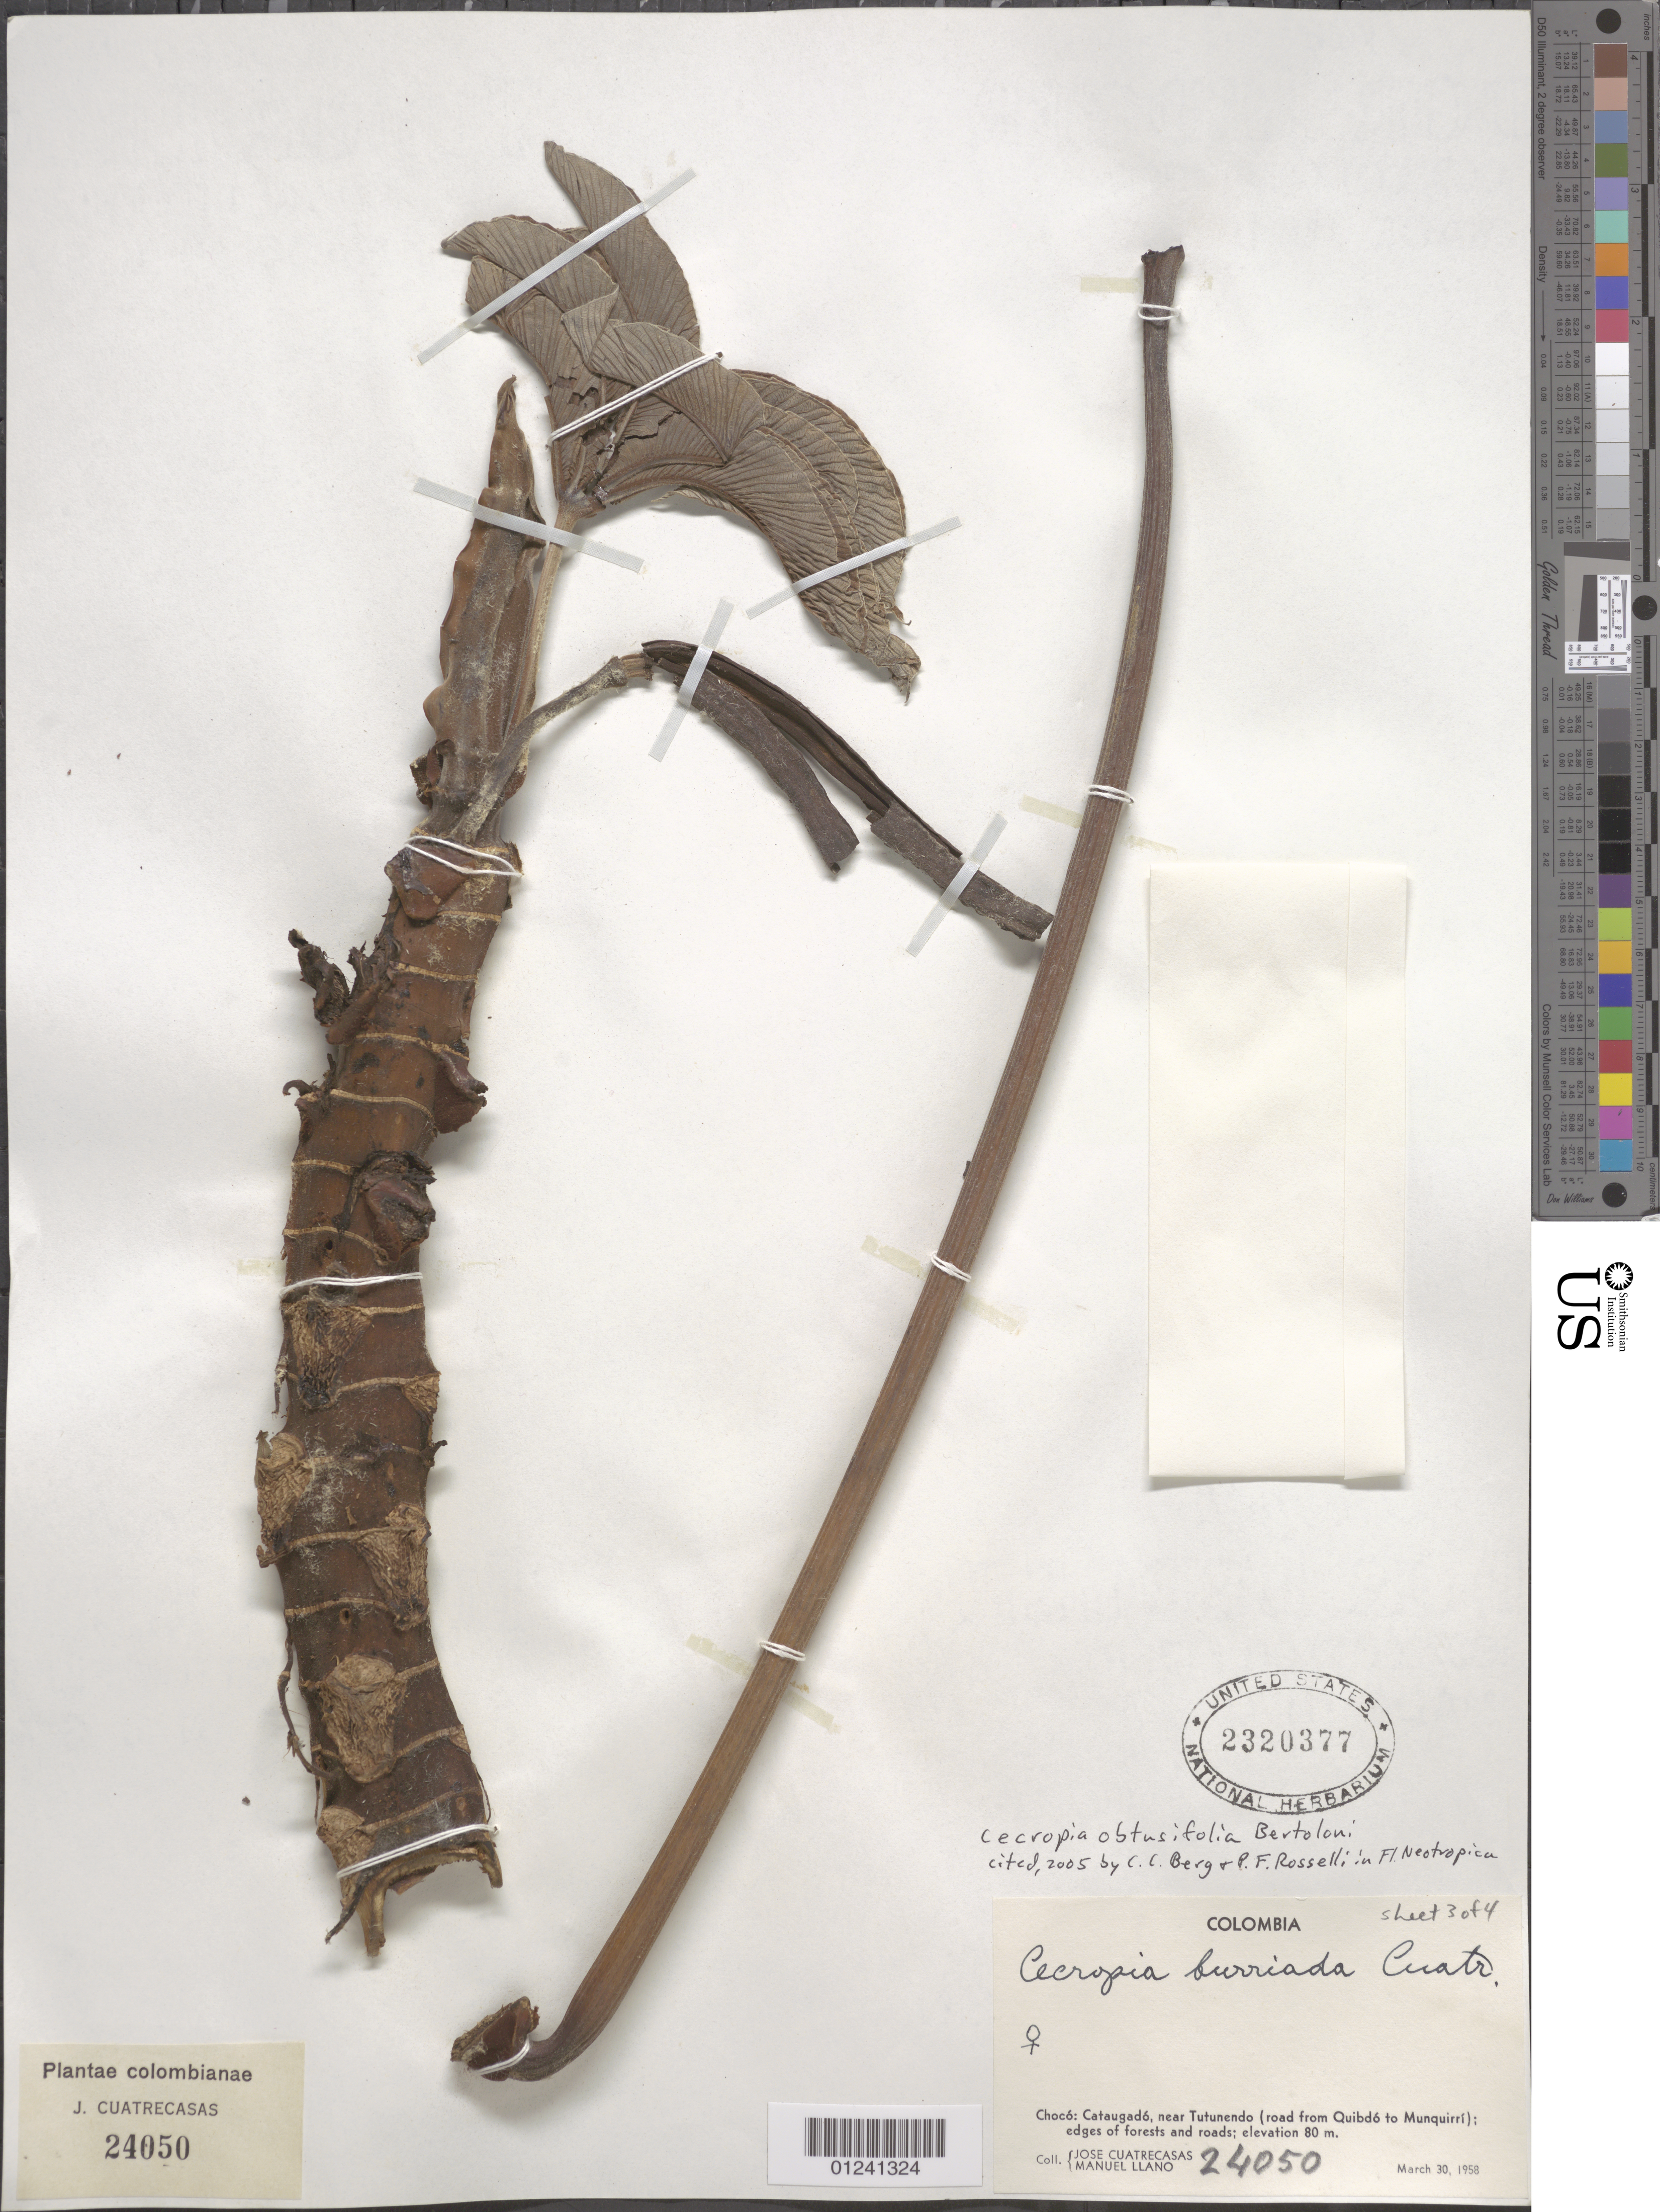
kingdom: Plantae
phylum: Tracheophyta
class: Magnoliopsida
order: Rosales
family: Urticaceae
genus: Cecropia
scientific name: Cecropia obtusifolia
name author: Bertol.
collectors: J. Cuatrecasas & M. Llano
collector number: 24050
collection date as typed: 30 Mar 1958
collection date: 1958-03-30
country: Colombia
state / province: Chocó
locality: Cataugado, near TutUnendo (road from Quibdo to Munquirri)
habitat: edges of forests and roads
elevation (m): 80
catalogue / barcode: US 2320377